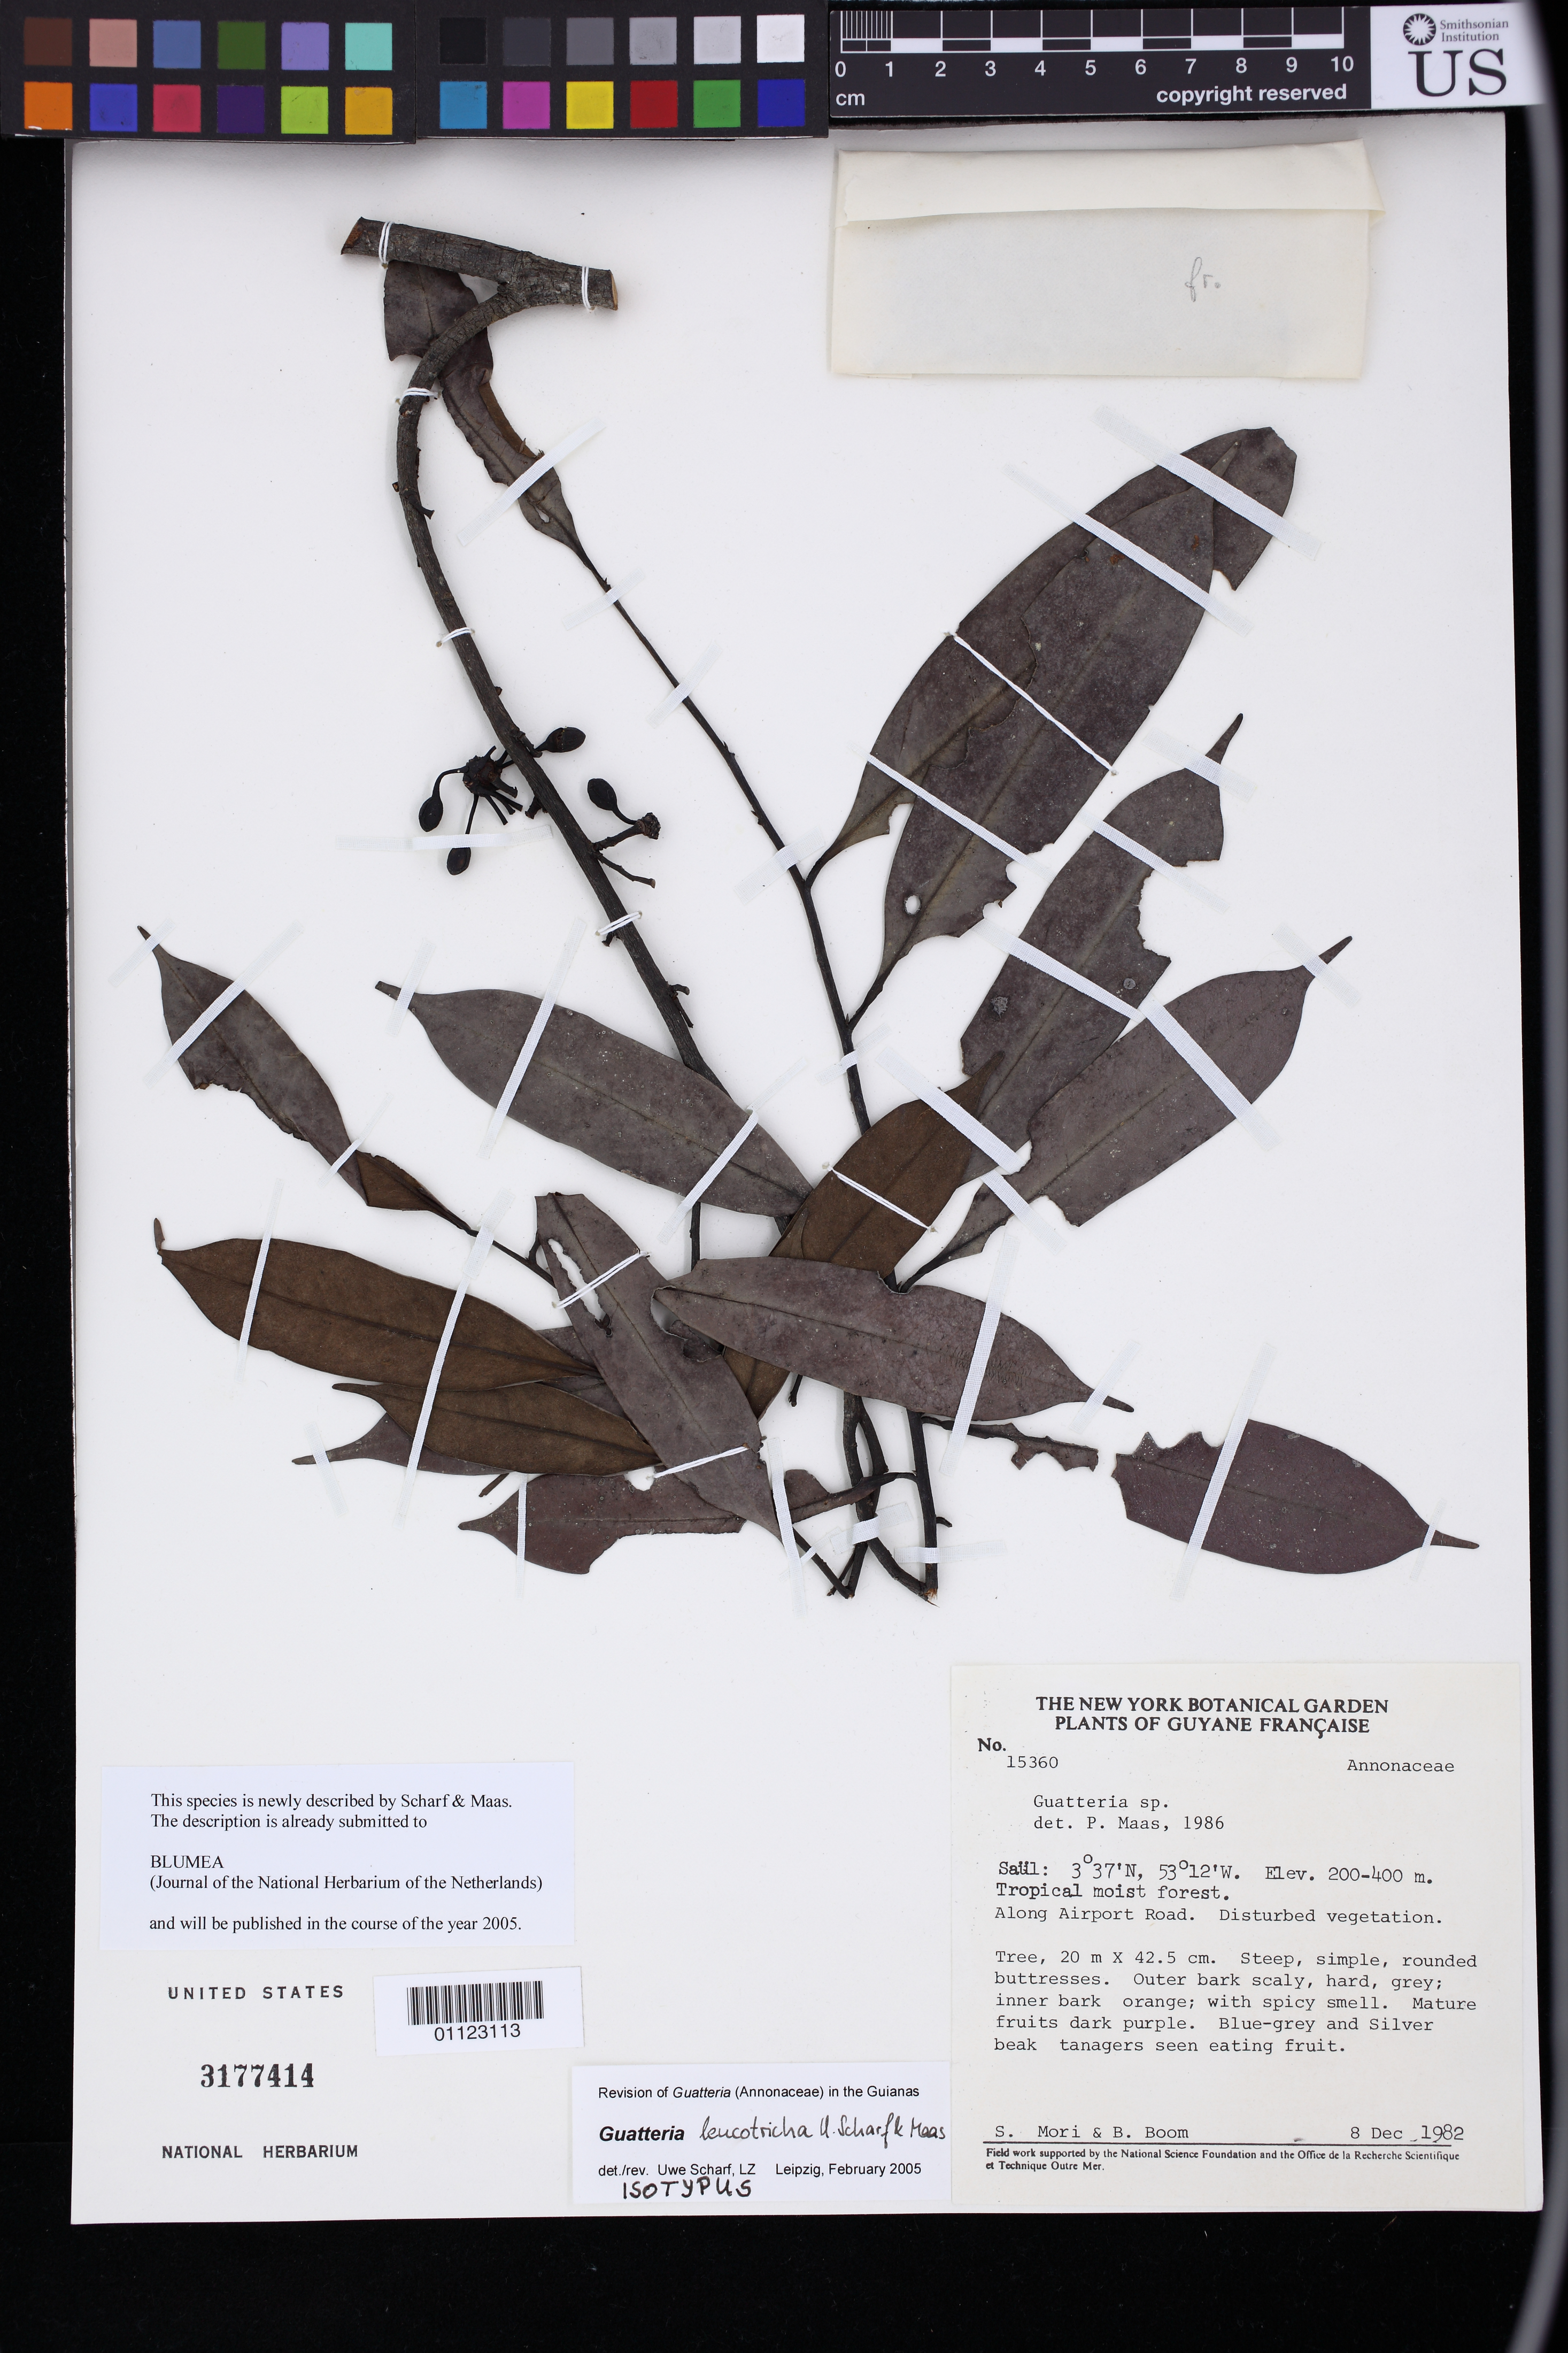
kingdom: Plantae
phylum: Tracheophyta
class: Magnoliopsida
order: Magnoliales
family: Annonaceae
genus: Guatteria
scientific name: Guatteria leucotricha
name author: Scharf & Maas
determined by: Scharf, U.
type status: Isotype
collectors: S. Mori & B. M. Boom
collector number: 15360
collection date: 1982-12-08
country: French Guiana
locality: Saül. Along Airport Road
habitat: Disturbed vegetation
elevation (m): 200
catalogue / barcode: US 3177414